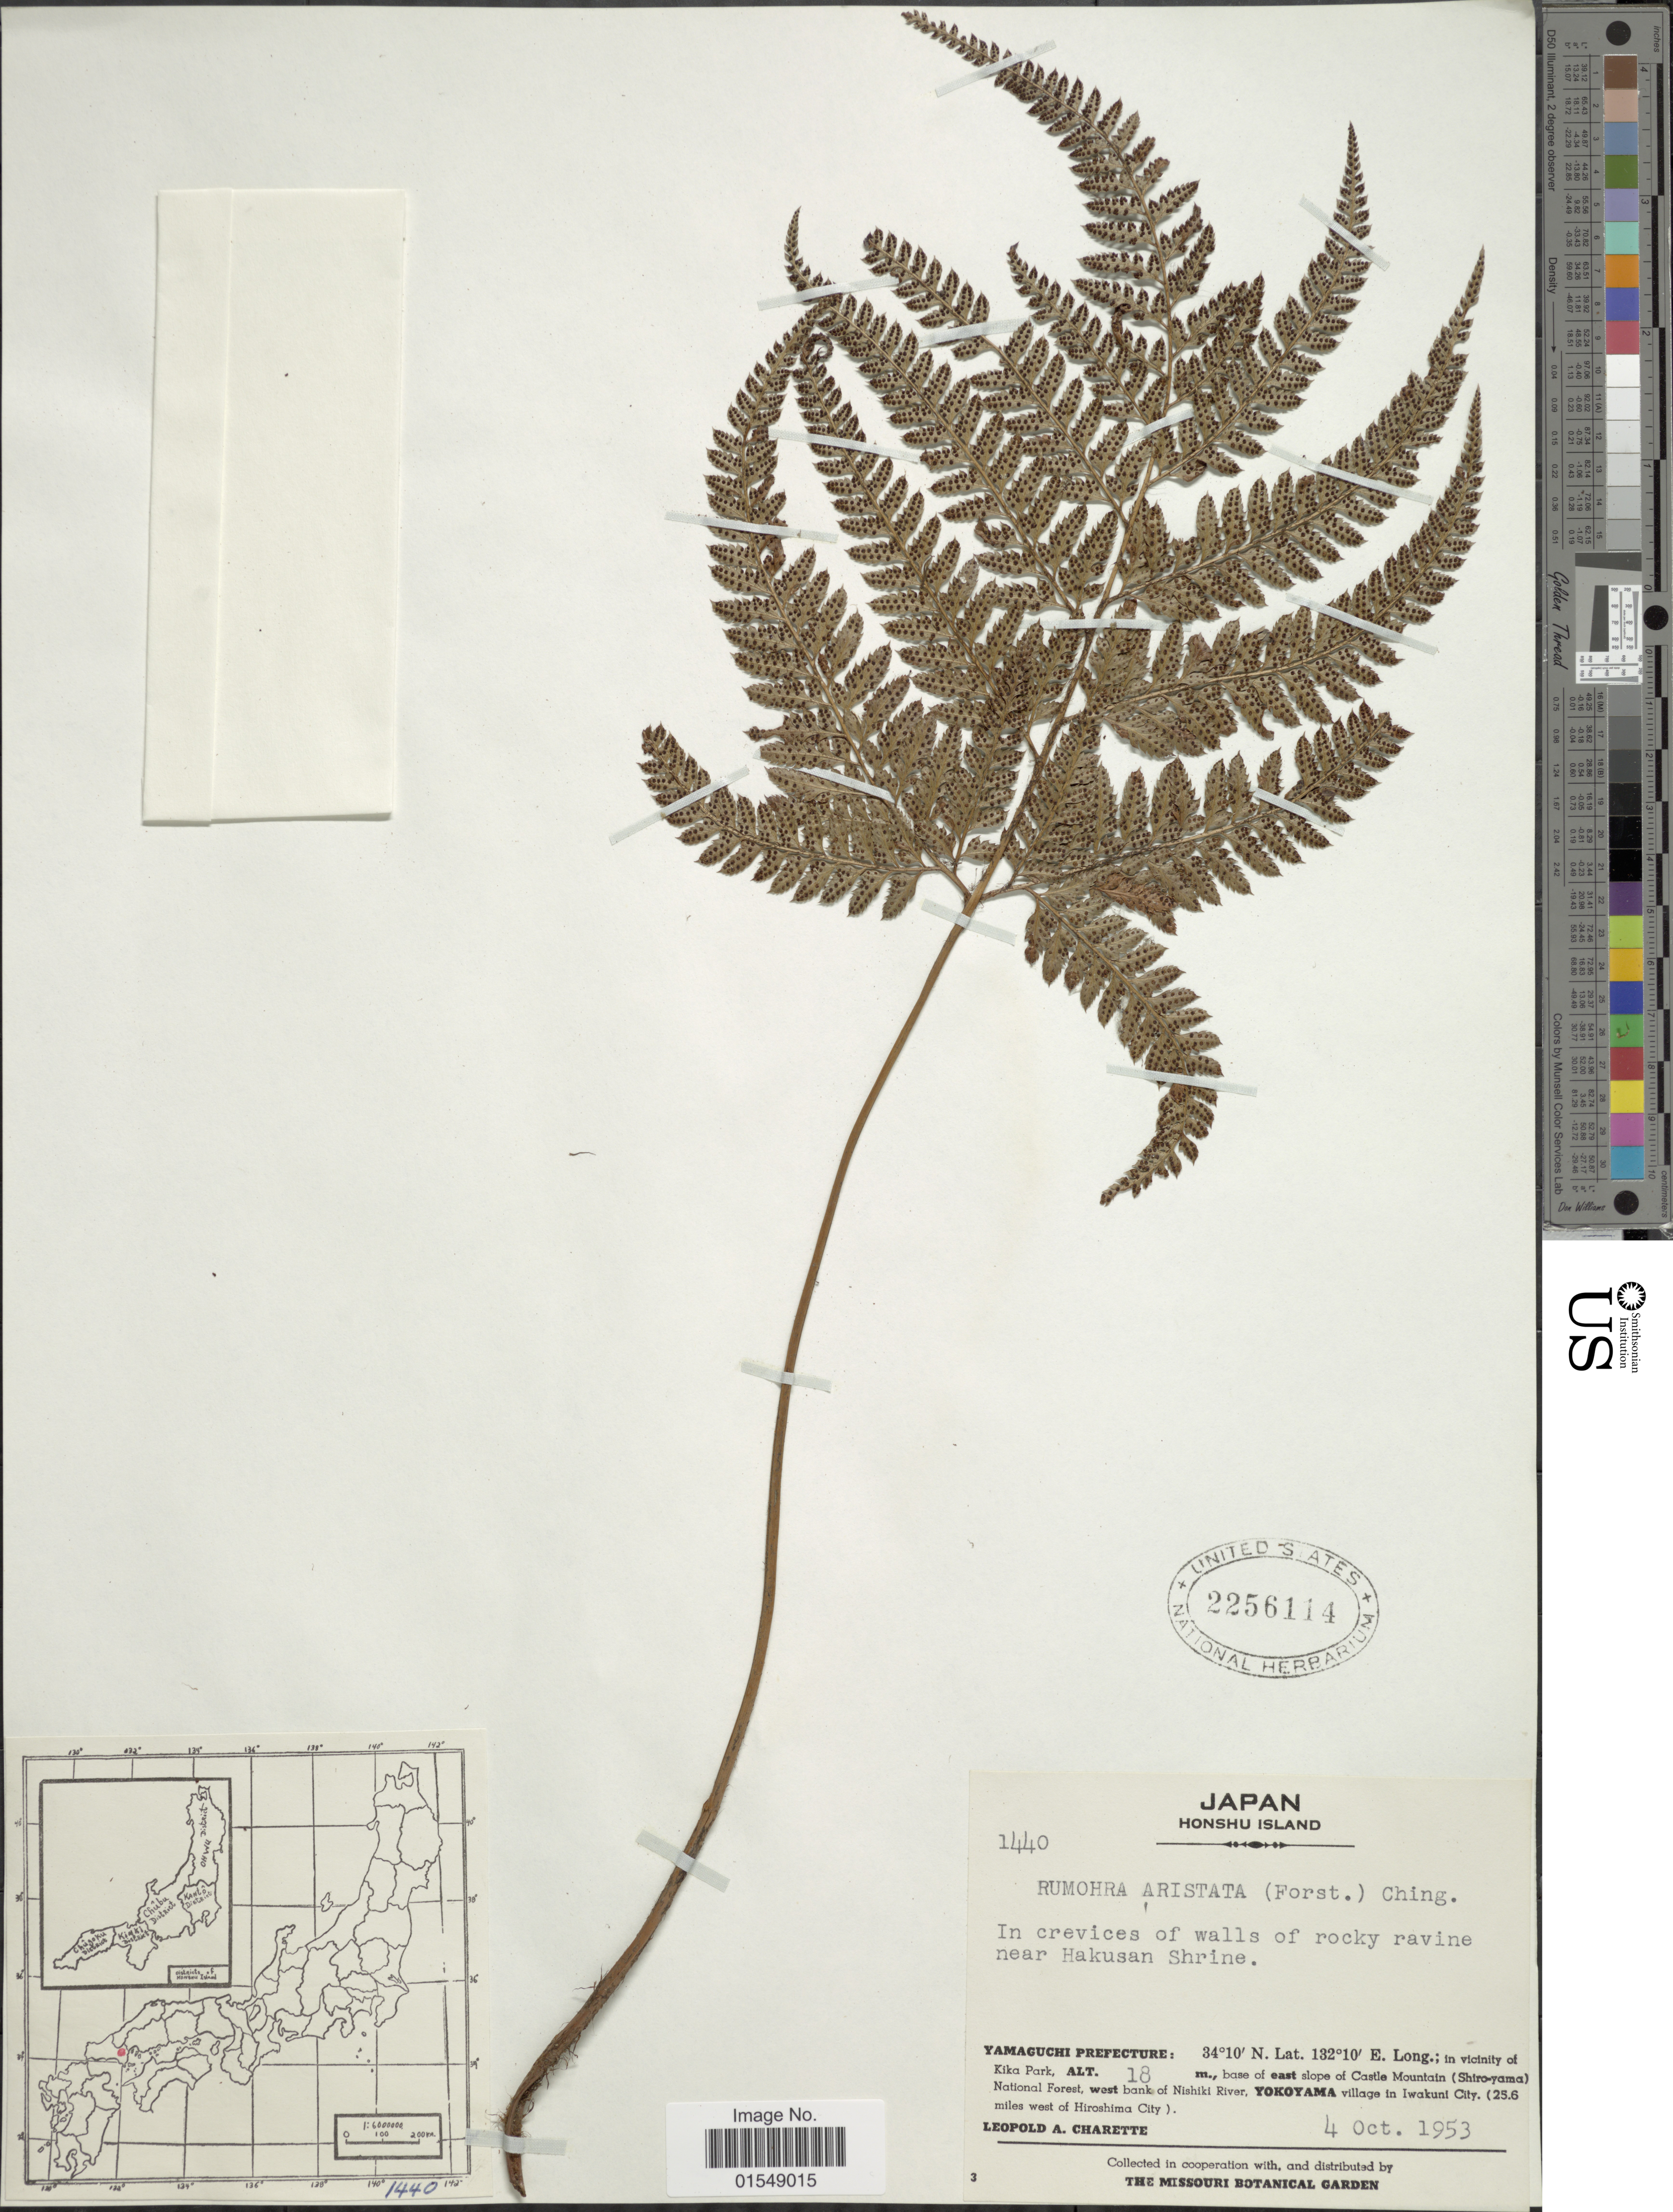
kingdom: Plantae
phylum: Tracheophyta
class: Polypodiopsida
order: Polypodiales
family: Dryopteridaceae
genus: Arachniodes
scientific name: Arachniodes aristata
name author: (G. Forst.) Tindale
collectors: L. A. Charette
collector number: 1440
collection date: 1953-10-04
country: Japan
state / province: Yamaguti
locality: Honshu Island, in crevices of walls of rocky ravine near Hakusan Shrine, Yamaguchi Prefecture: Kika Park, base of east slope of Castle Mountain (Shiro-yama) National Forest, west bank of Nishiki River, Yokoyama village in Iwakuni City. (25.6 miles west of Hiroshima City).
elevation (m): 18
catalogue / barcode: US 2256114